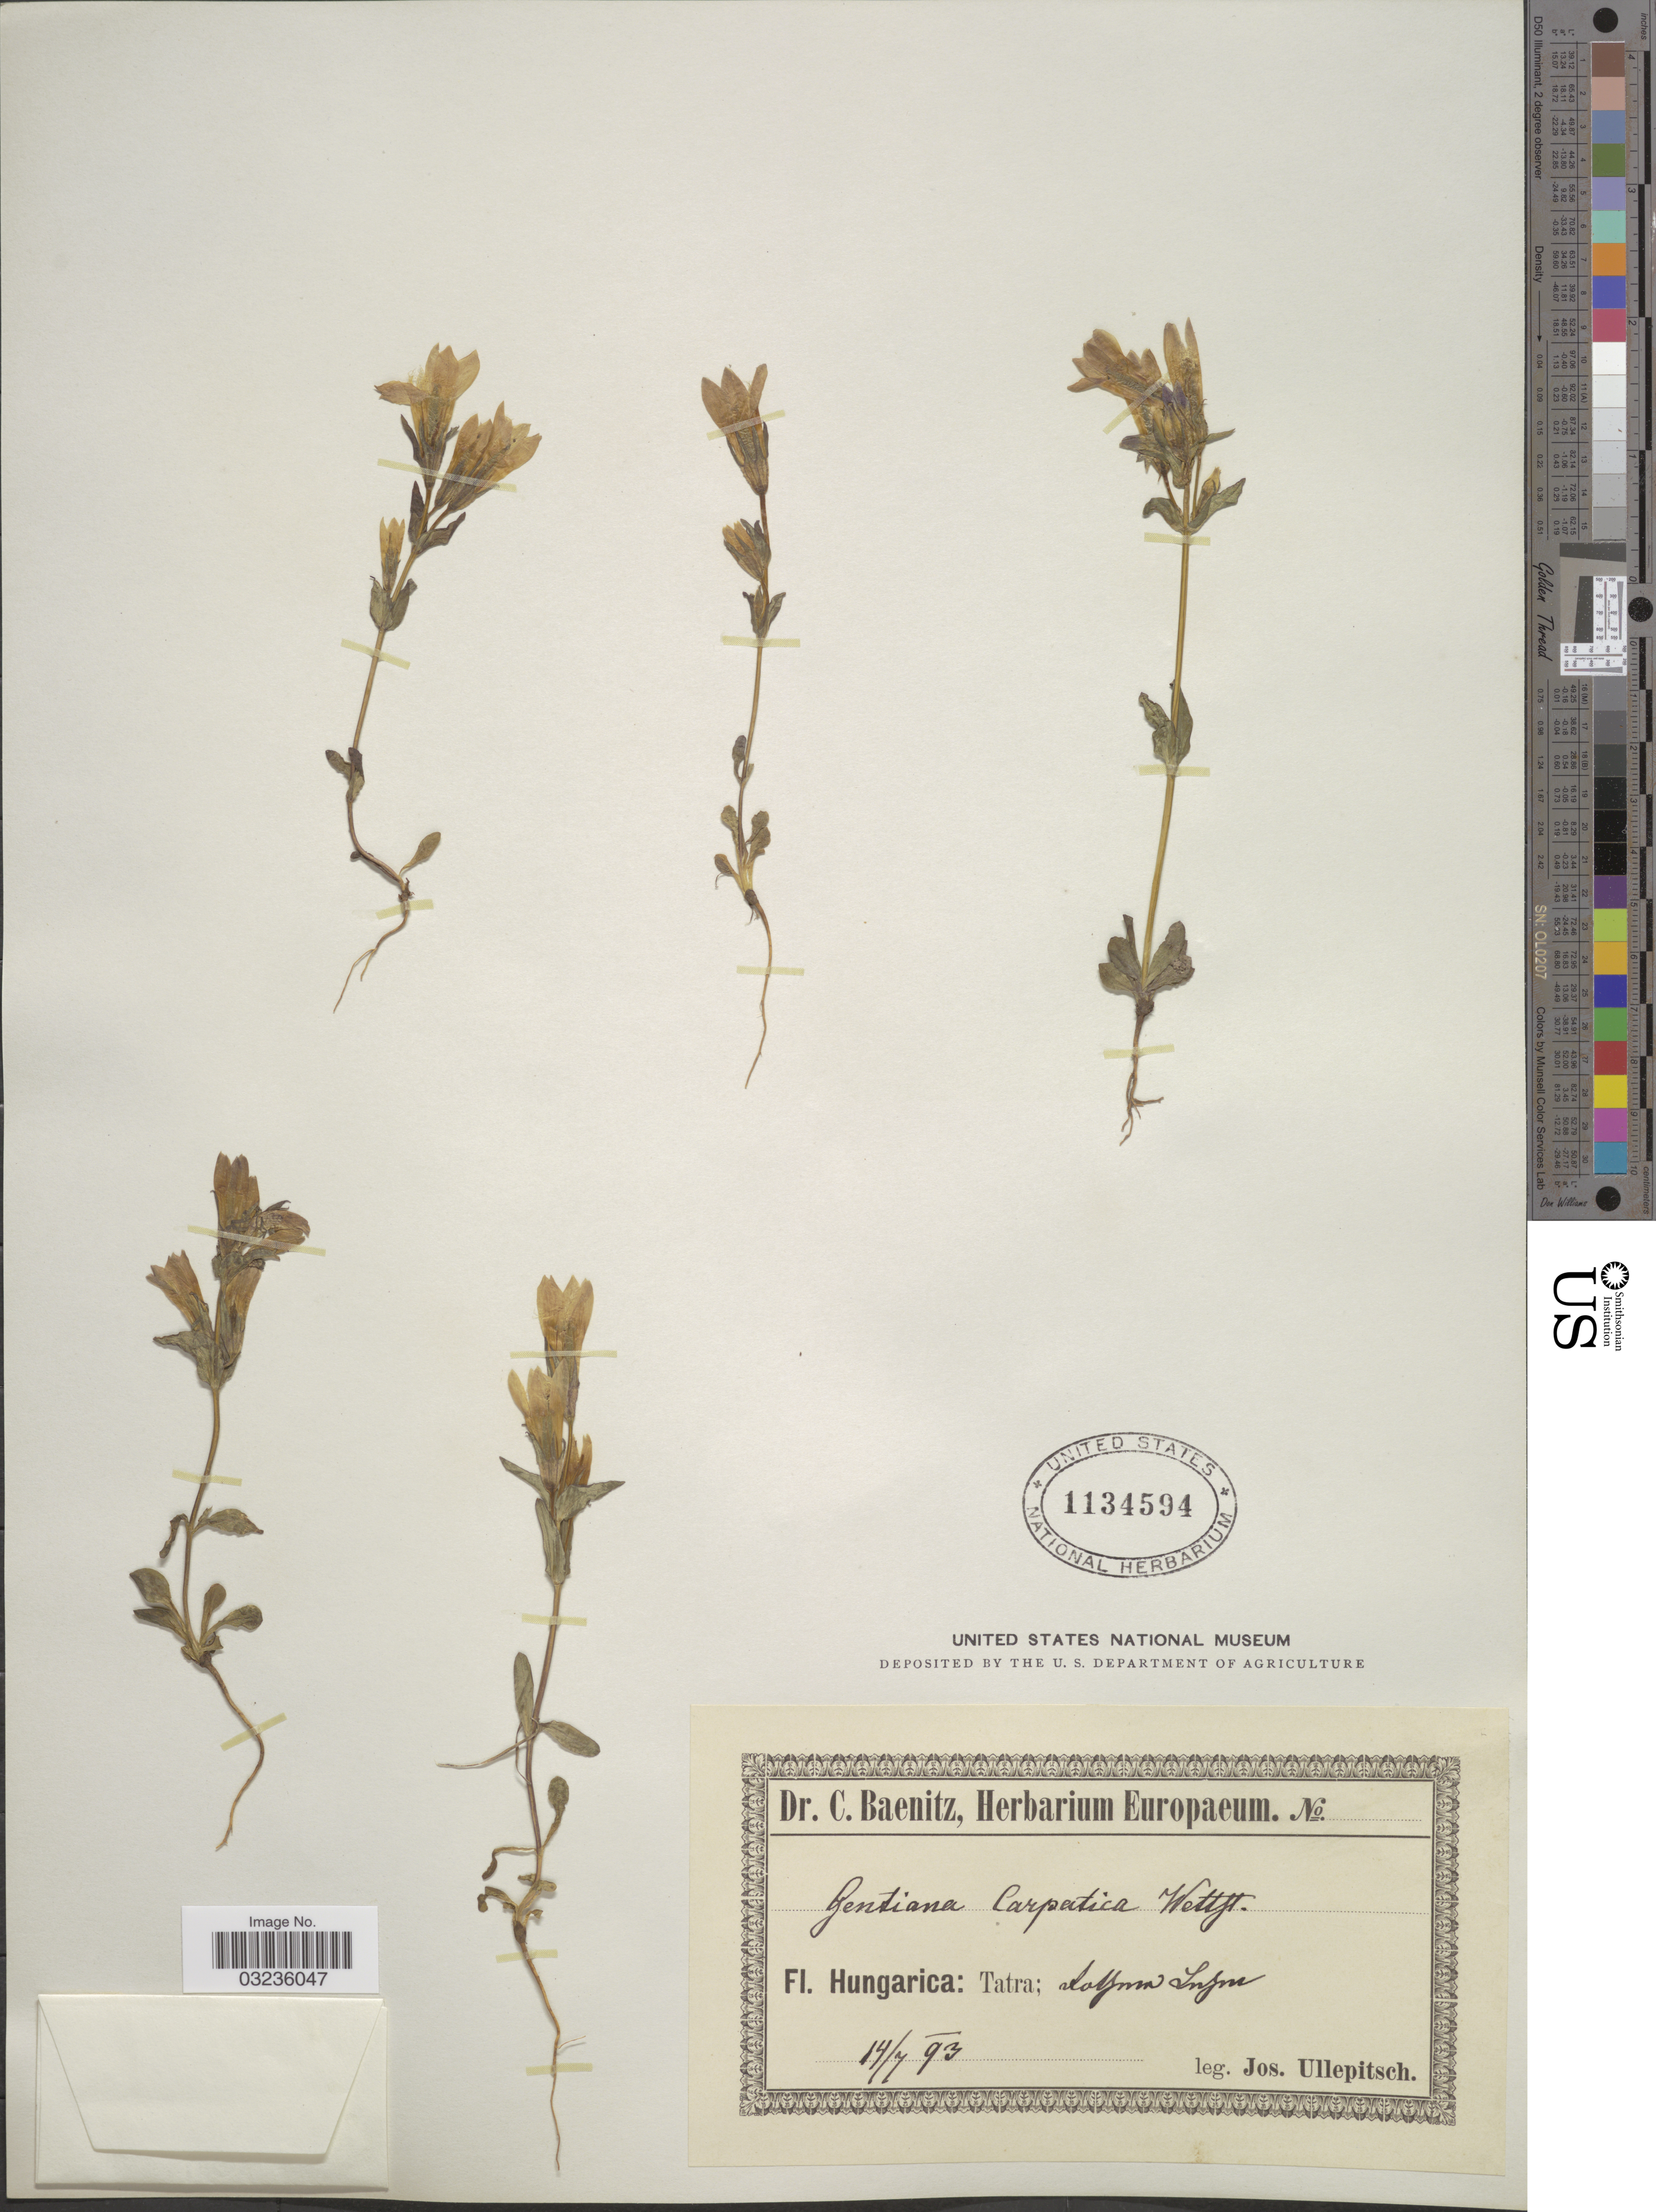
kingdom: Plantae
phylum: Tracheophyta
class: Magnoliopsida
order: Gentianales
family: Gentianaceae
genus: Gentiana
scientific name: Gentiana carpatica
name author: Wettst.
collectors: J. Ullepitsch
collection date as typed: Transcribed d/m/y: 14/7/93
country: Hungary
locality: Hungarica: Tatra; [illegible text].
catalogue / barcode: US 1134594